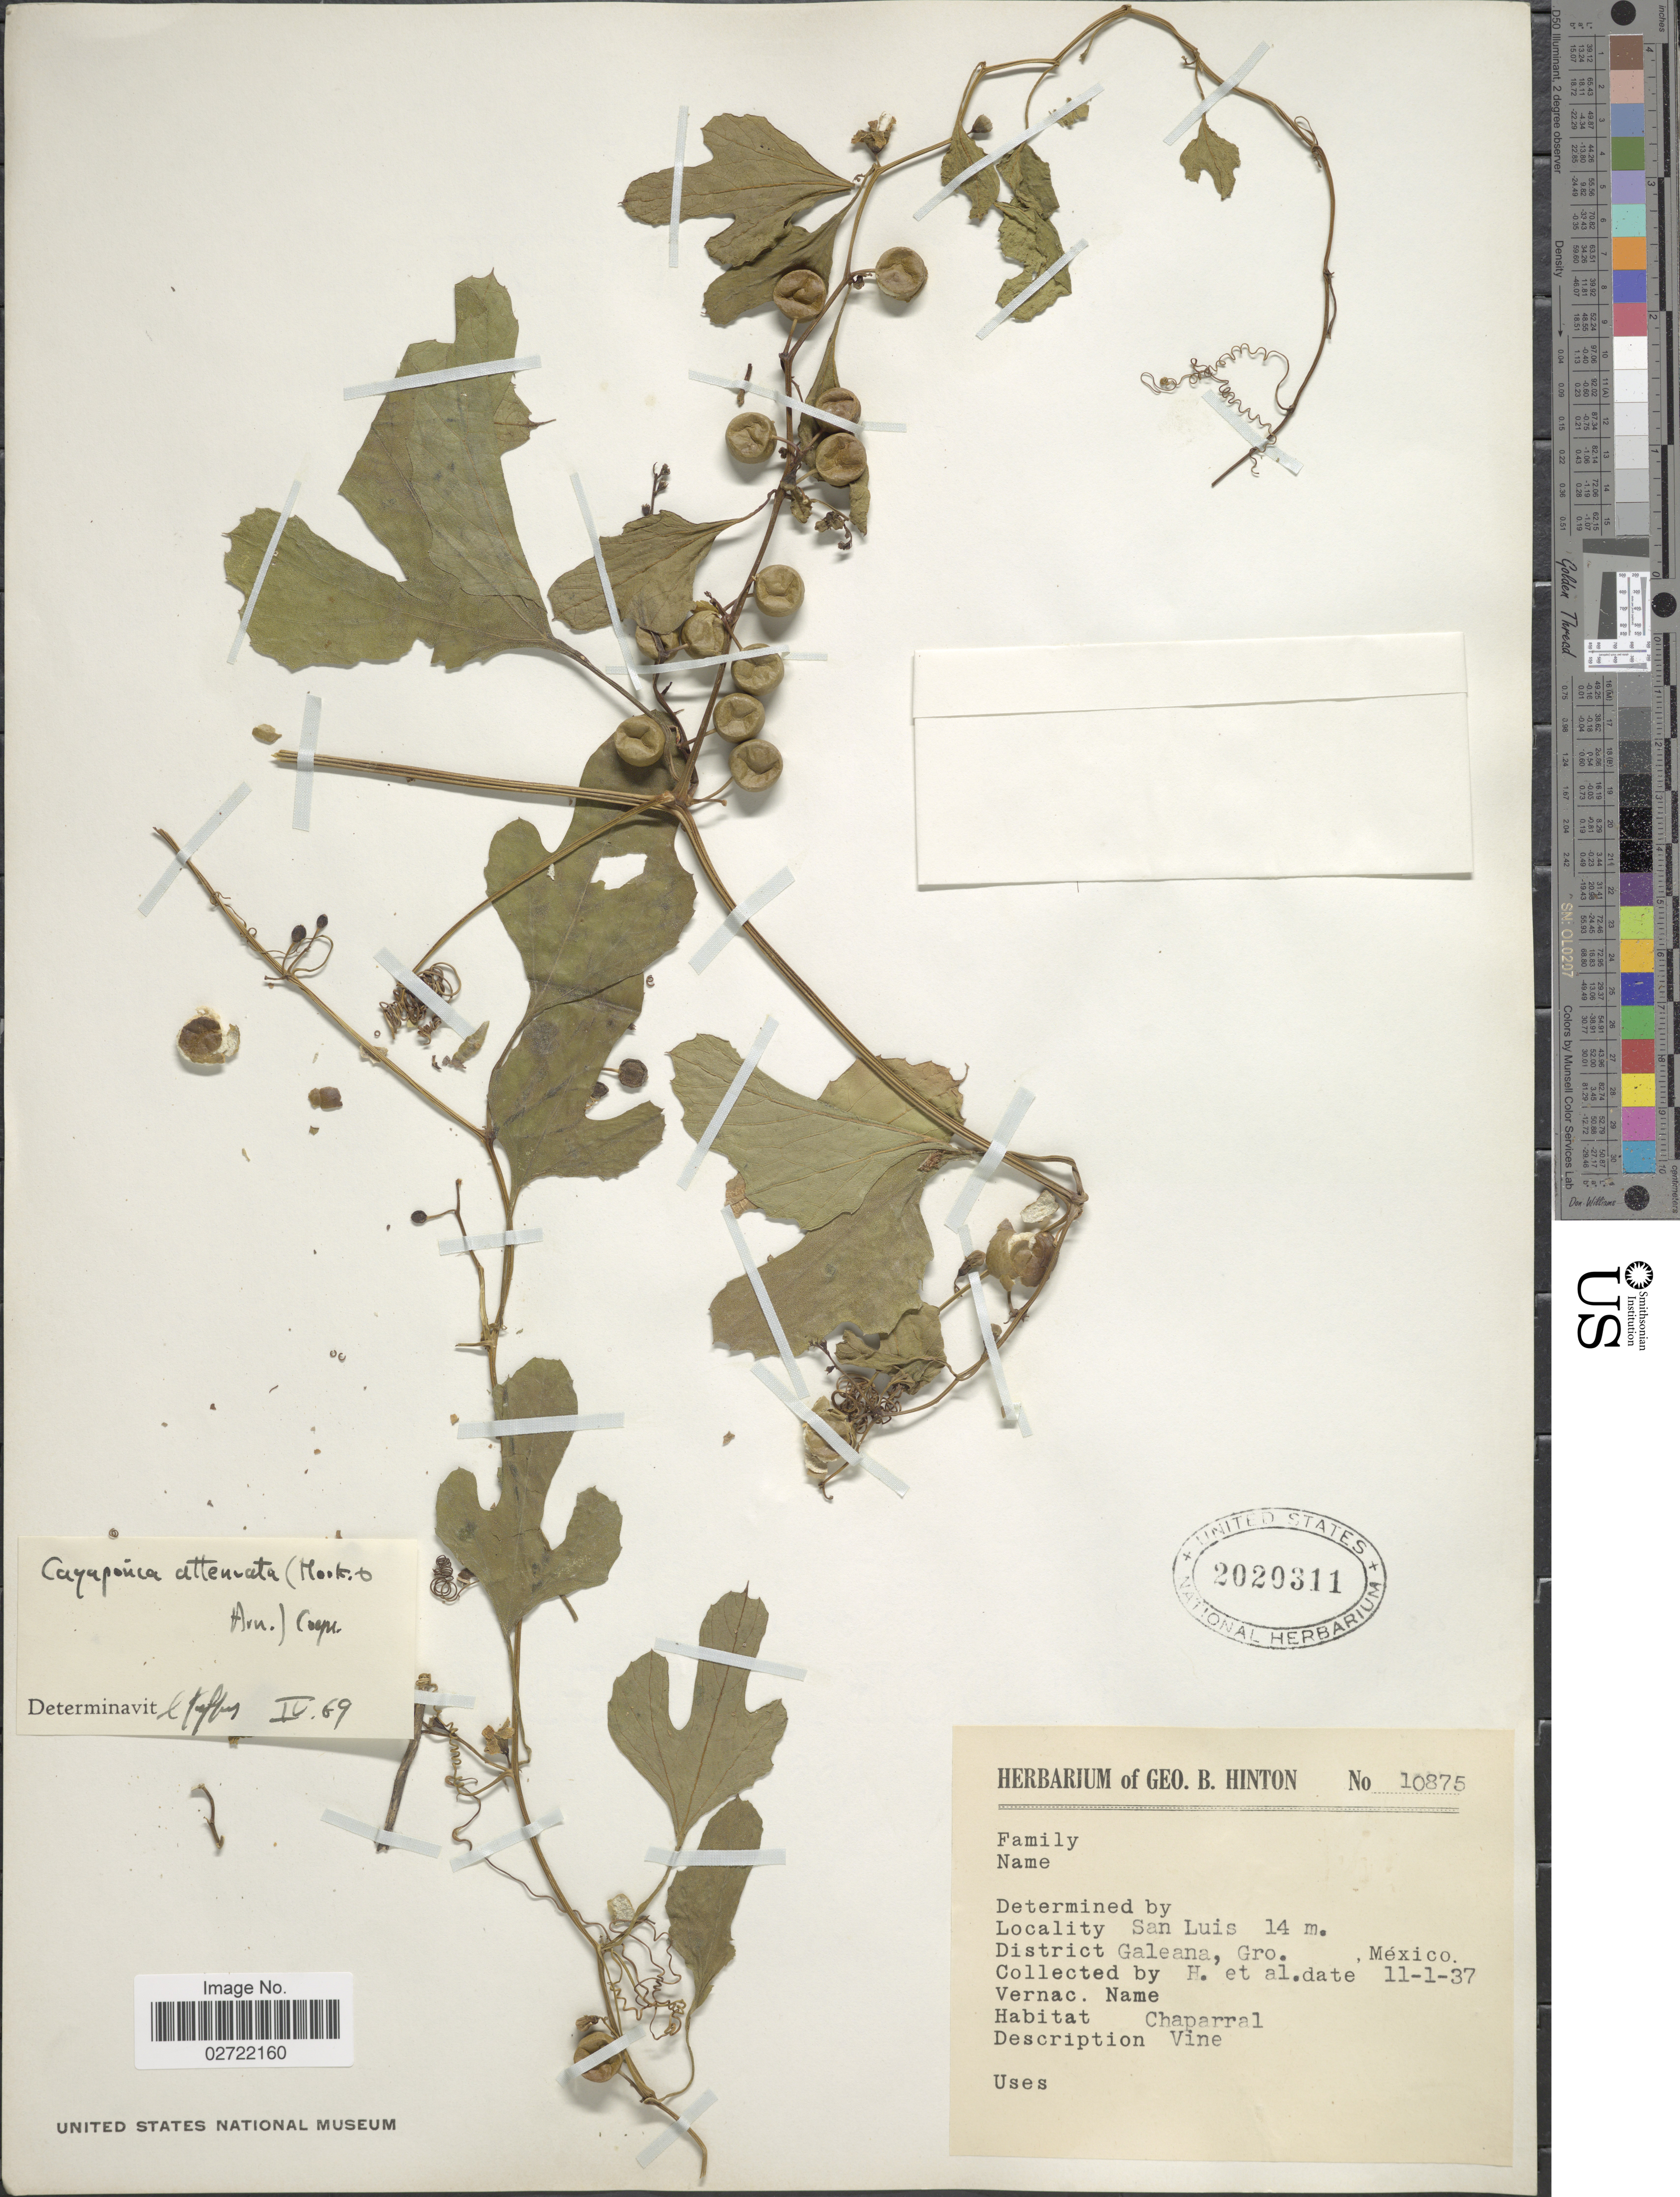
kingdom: Plantae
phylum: Tracheophyta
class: Magnoliopsida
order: Cucurbitales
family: Cucurbitaceae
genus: Cayaponia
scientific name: Cayaponia attenuata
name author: (Hook. & Arn.) Cogn.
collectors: G. B. Hinton & et al.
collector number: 10875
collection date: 1937-11-01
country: Mexico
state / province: Guerrero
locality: San Luis. District: Galeana.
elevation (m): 14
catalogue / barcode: US 2020311